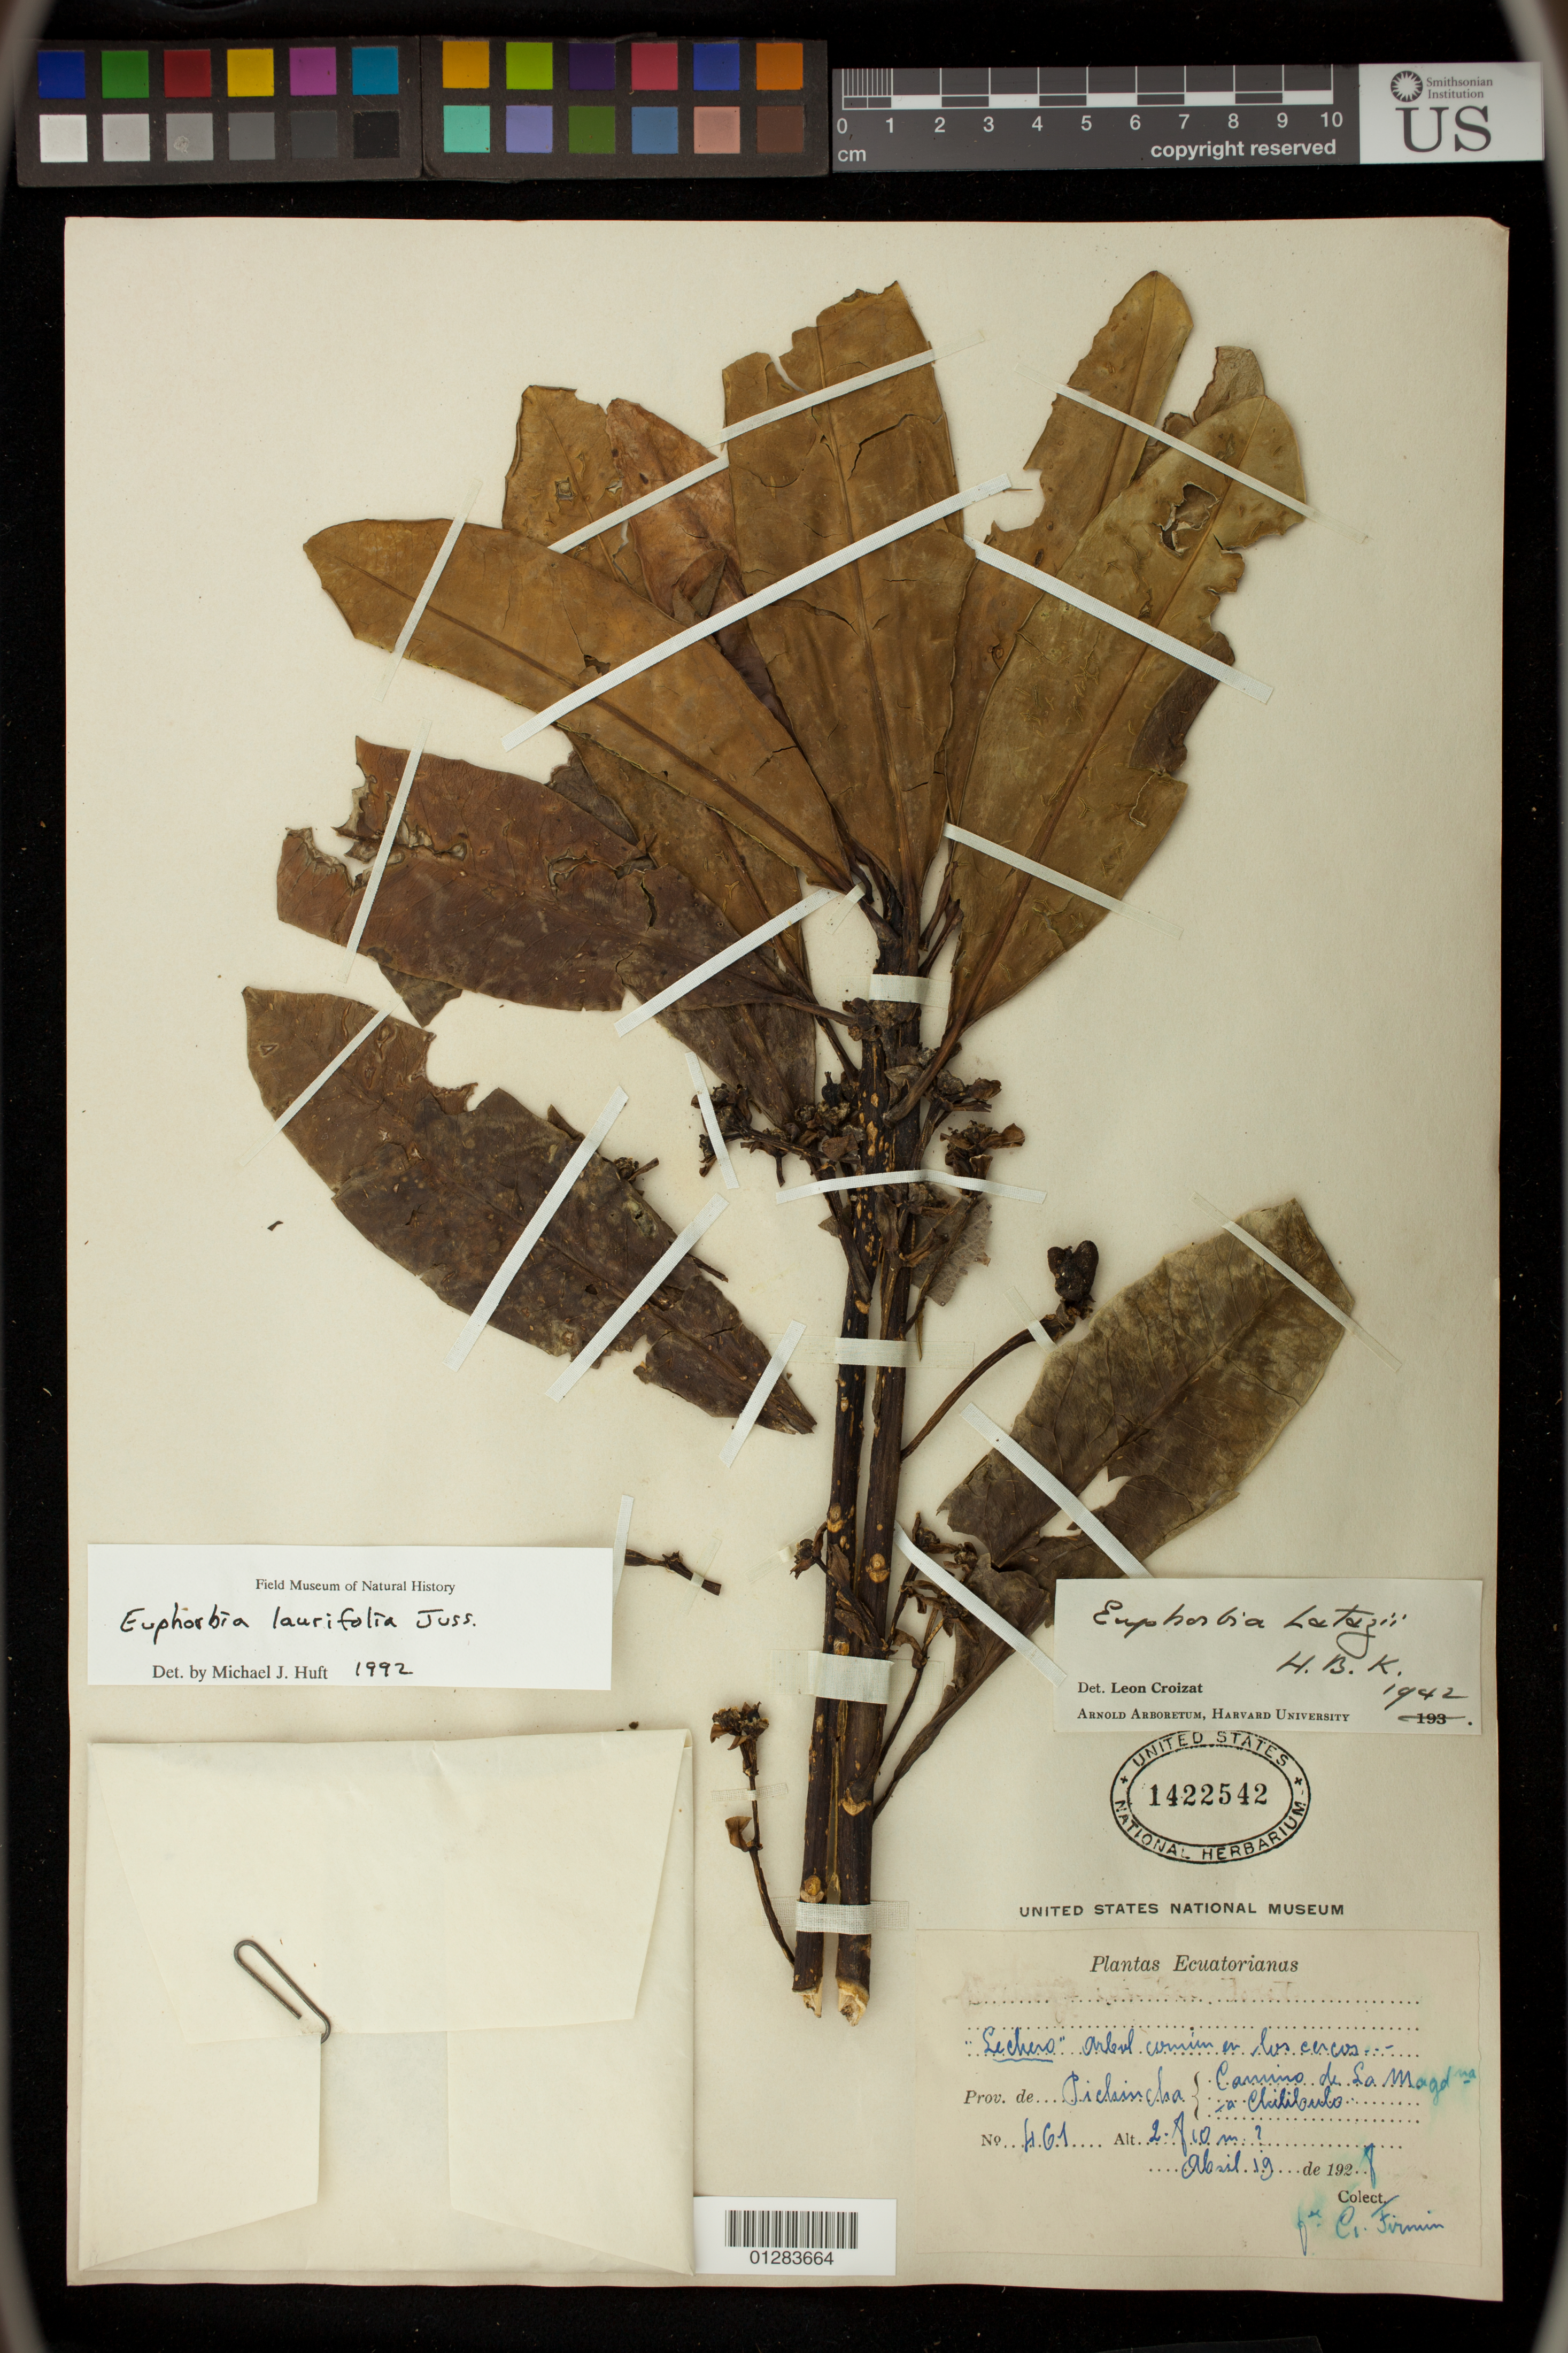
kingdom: Plantae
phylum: Tracheophyta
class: Magnoliopsida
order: Malpighiales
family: Euphorbiaceae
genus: Euphorbia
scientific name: Euphorbia laurifolia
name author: Juss. ex Lam.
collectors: C. Firmin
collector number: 461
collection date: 1928-04-19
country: Ecuador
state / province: Pichincha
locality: Camino de La Magdalena a Chilibulo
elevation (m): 2810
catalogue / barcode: US 1422542